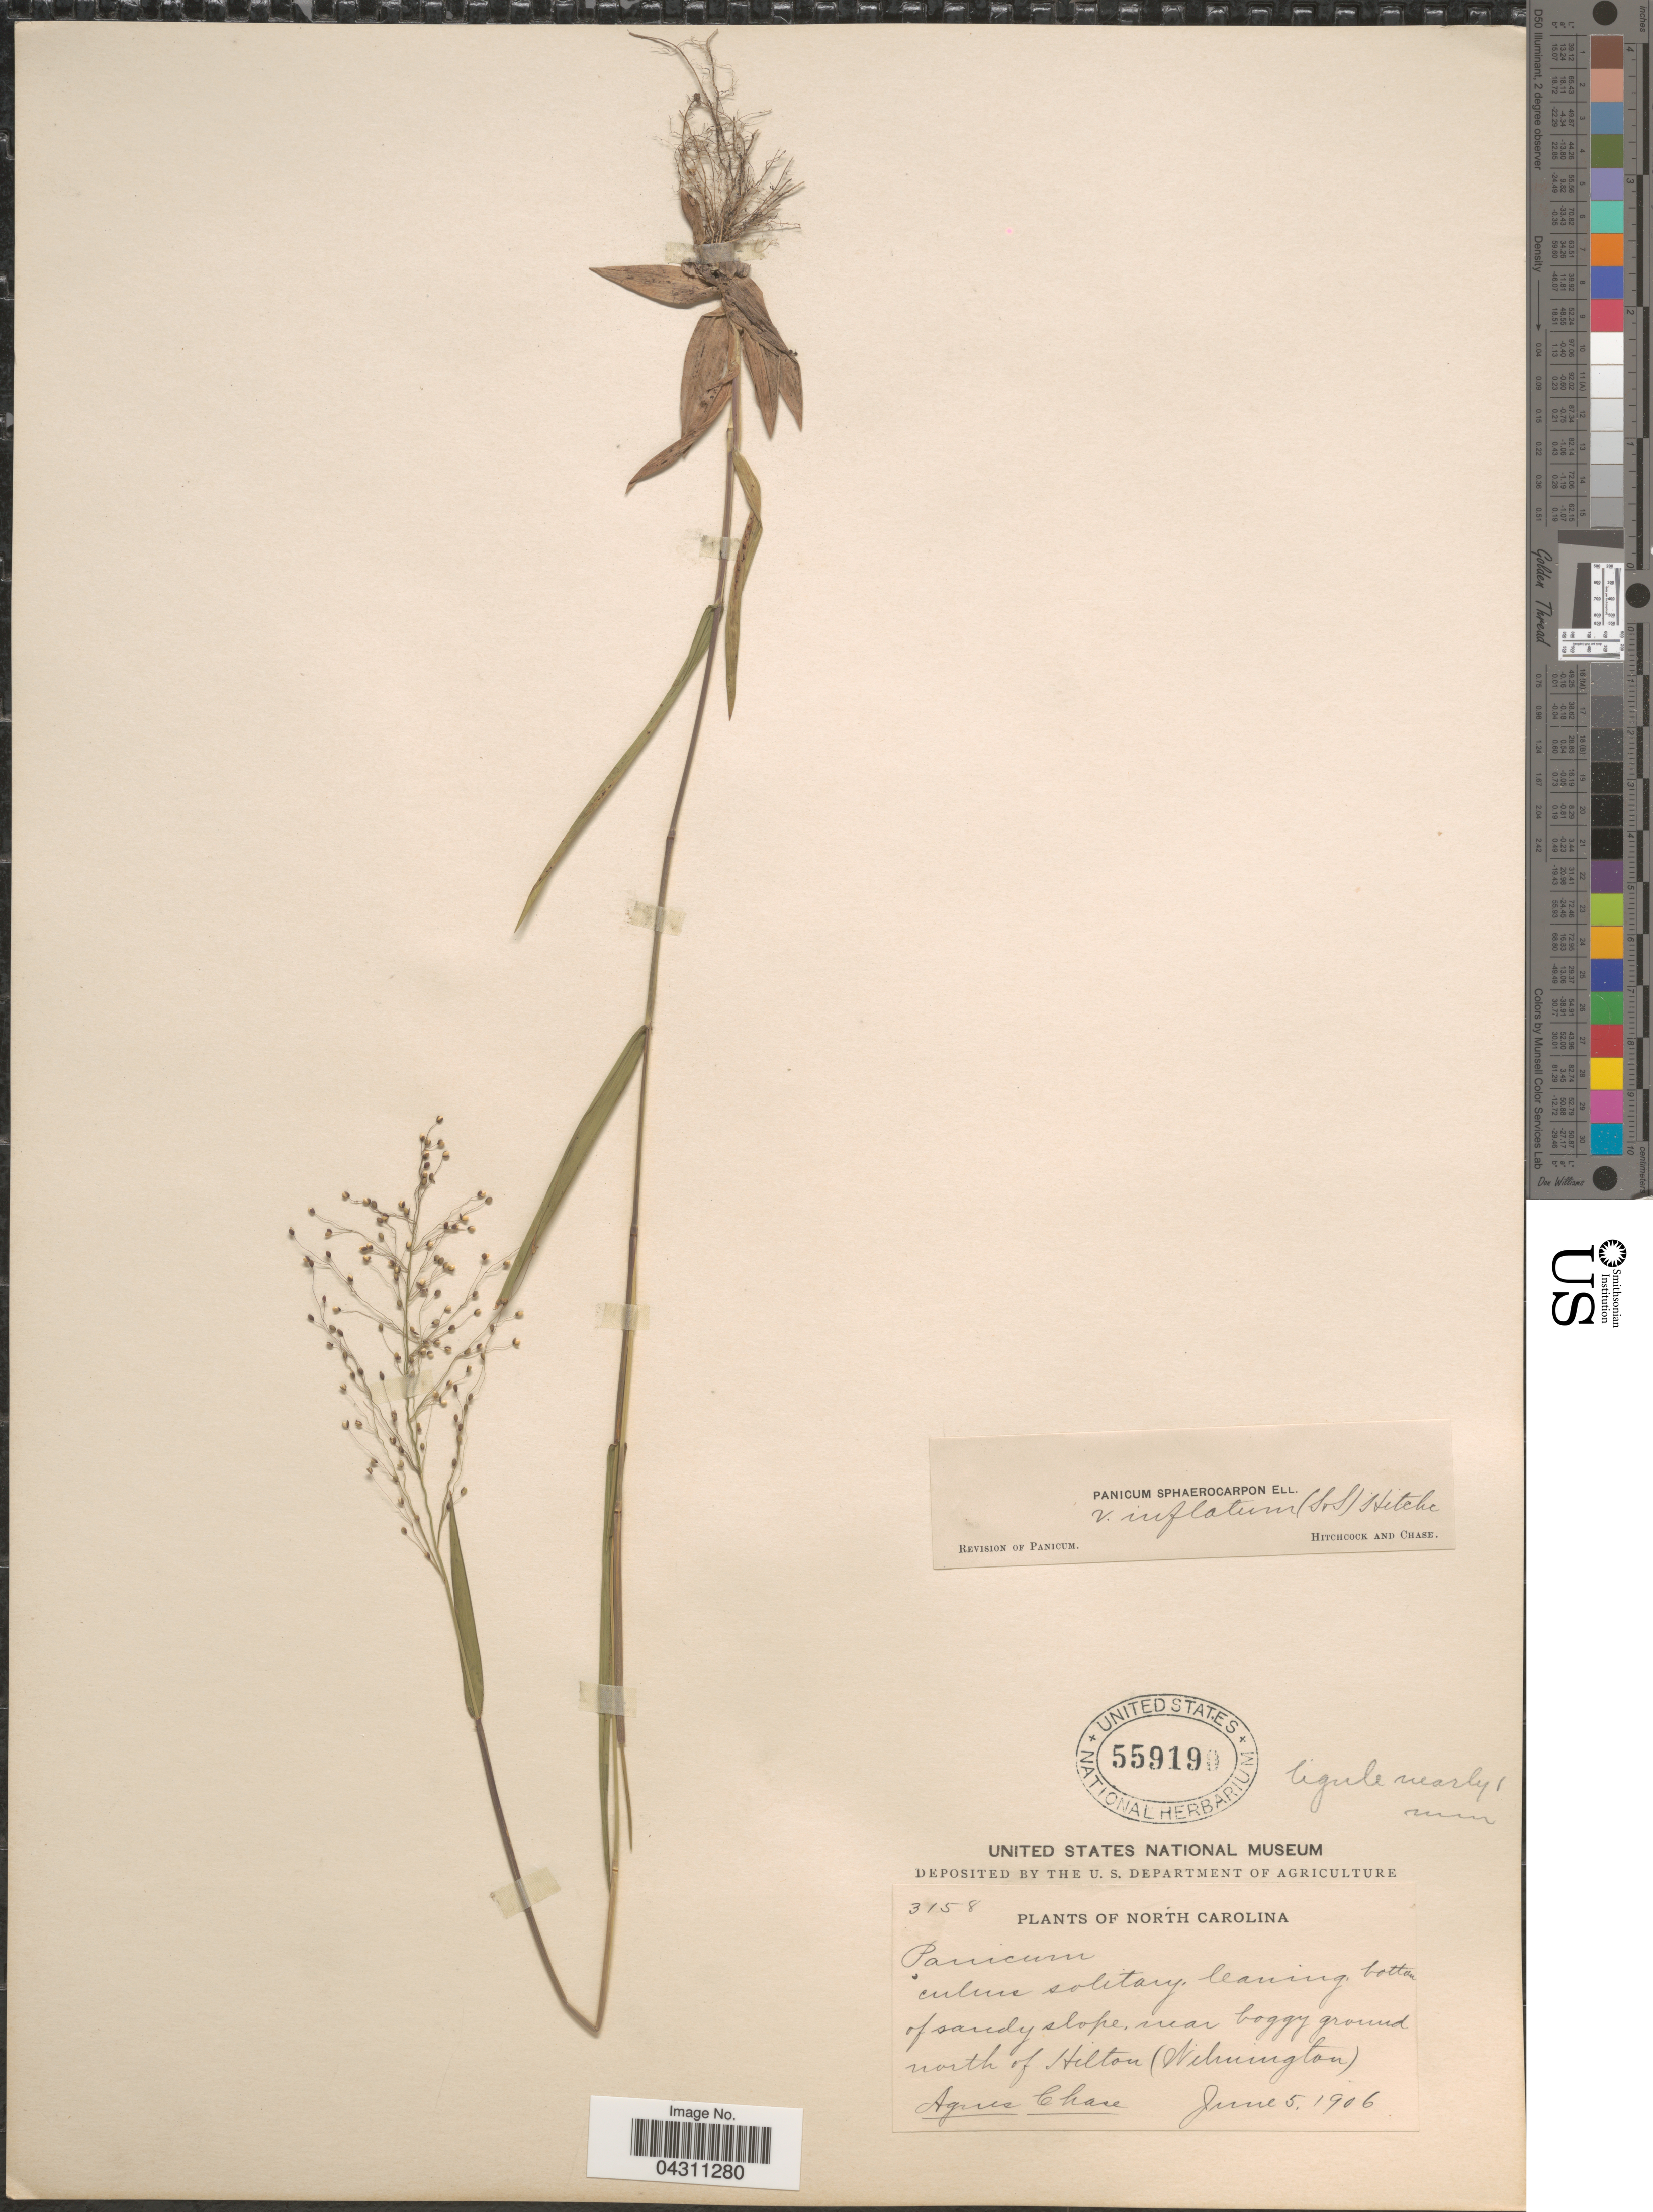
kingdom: Plantae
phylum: Tracheophyta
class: Liliopsida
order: Poales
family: Poaceae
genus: Dichanthelium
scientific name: Dichanthelium sphaerocarpon var. sphaerocarpon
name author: (Elliott) Gould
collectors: A. Chase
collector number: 3158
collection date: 1906-06-05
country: United States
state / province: North Carolina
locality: Leaning bottom of sandy slope near boggy ground north of Hilton (Wilmington).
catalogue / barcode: US 559190